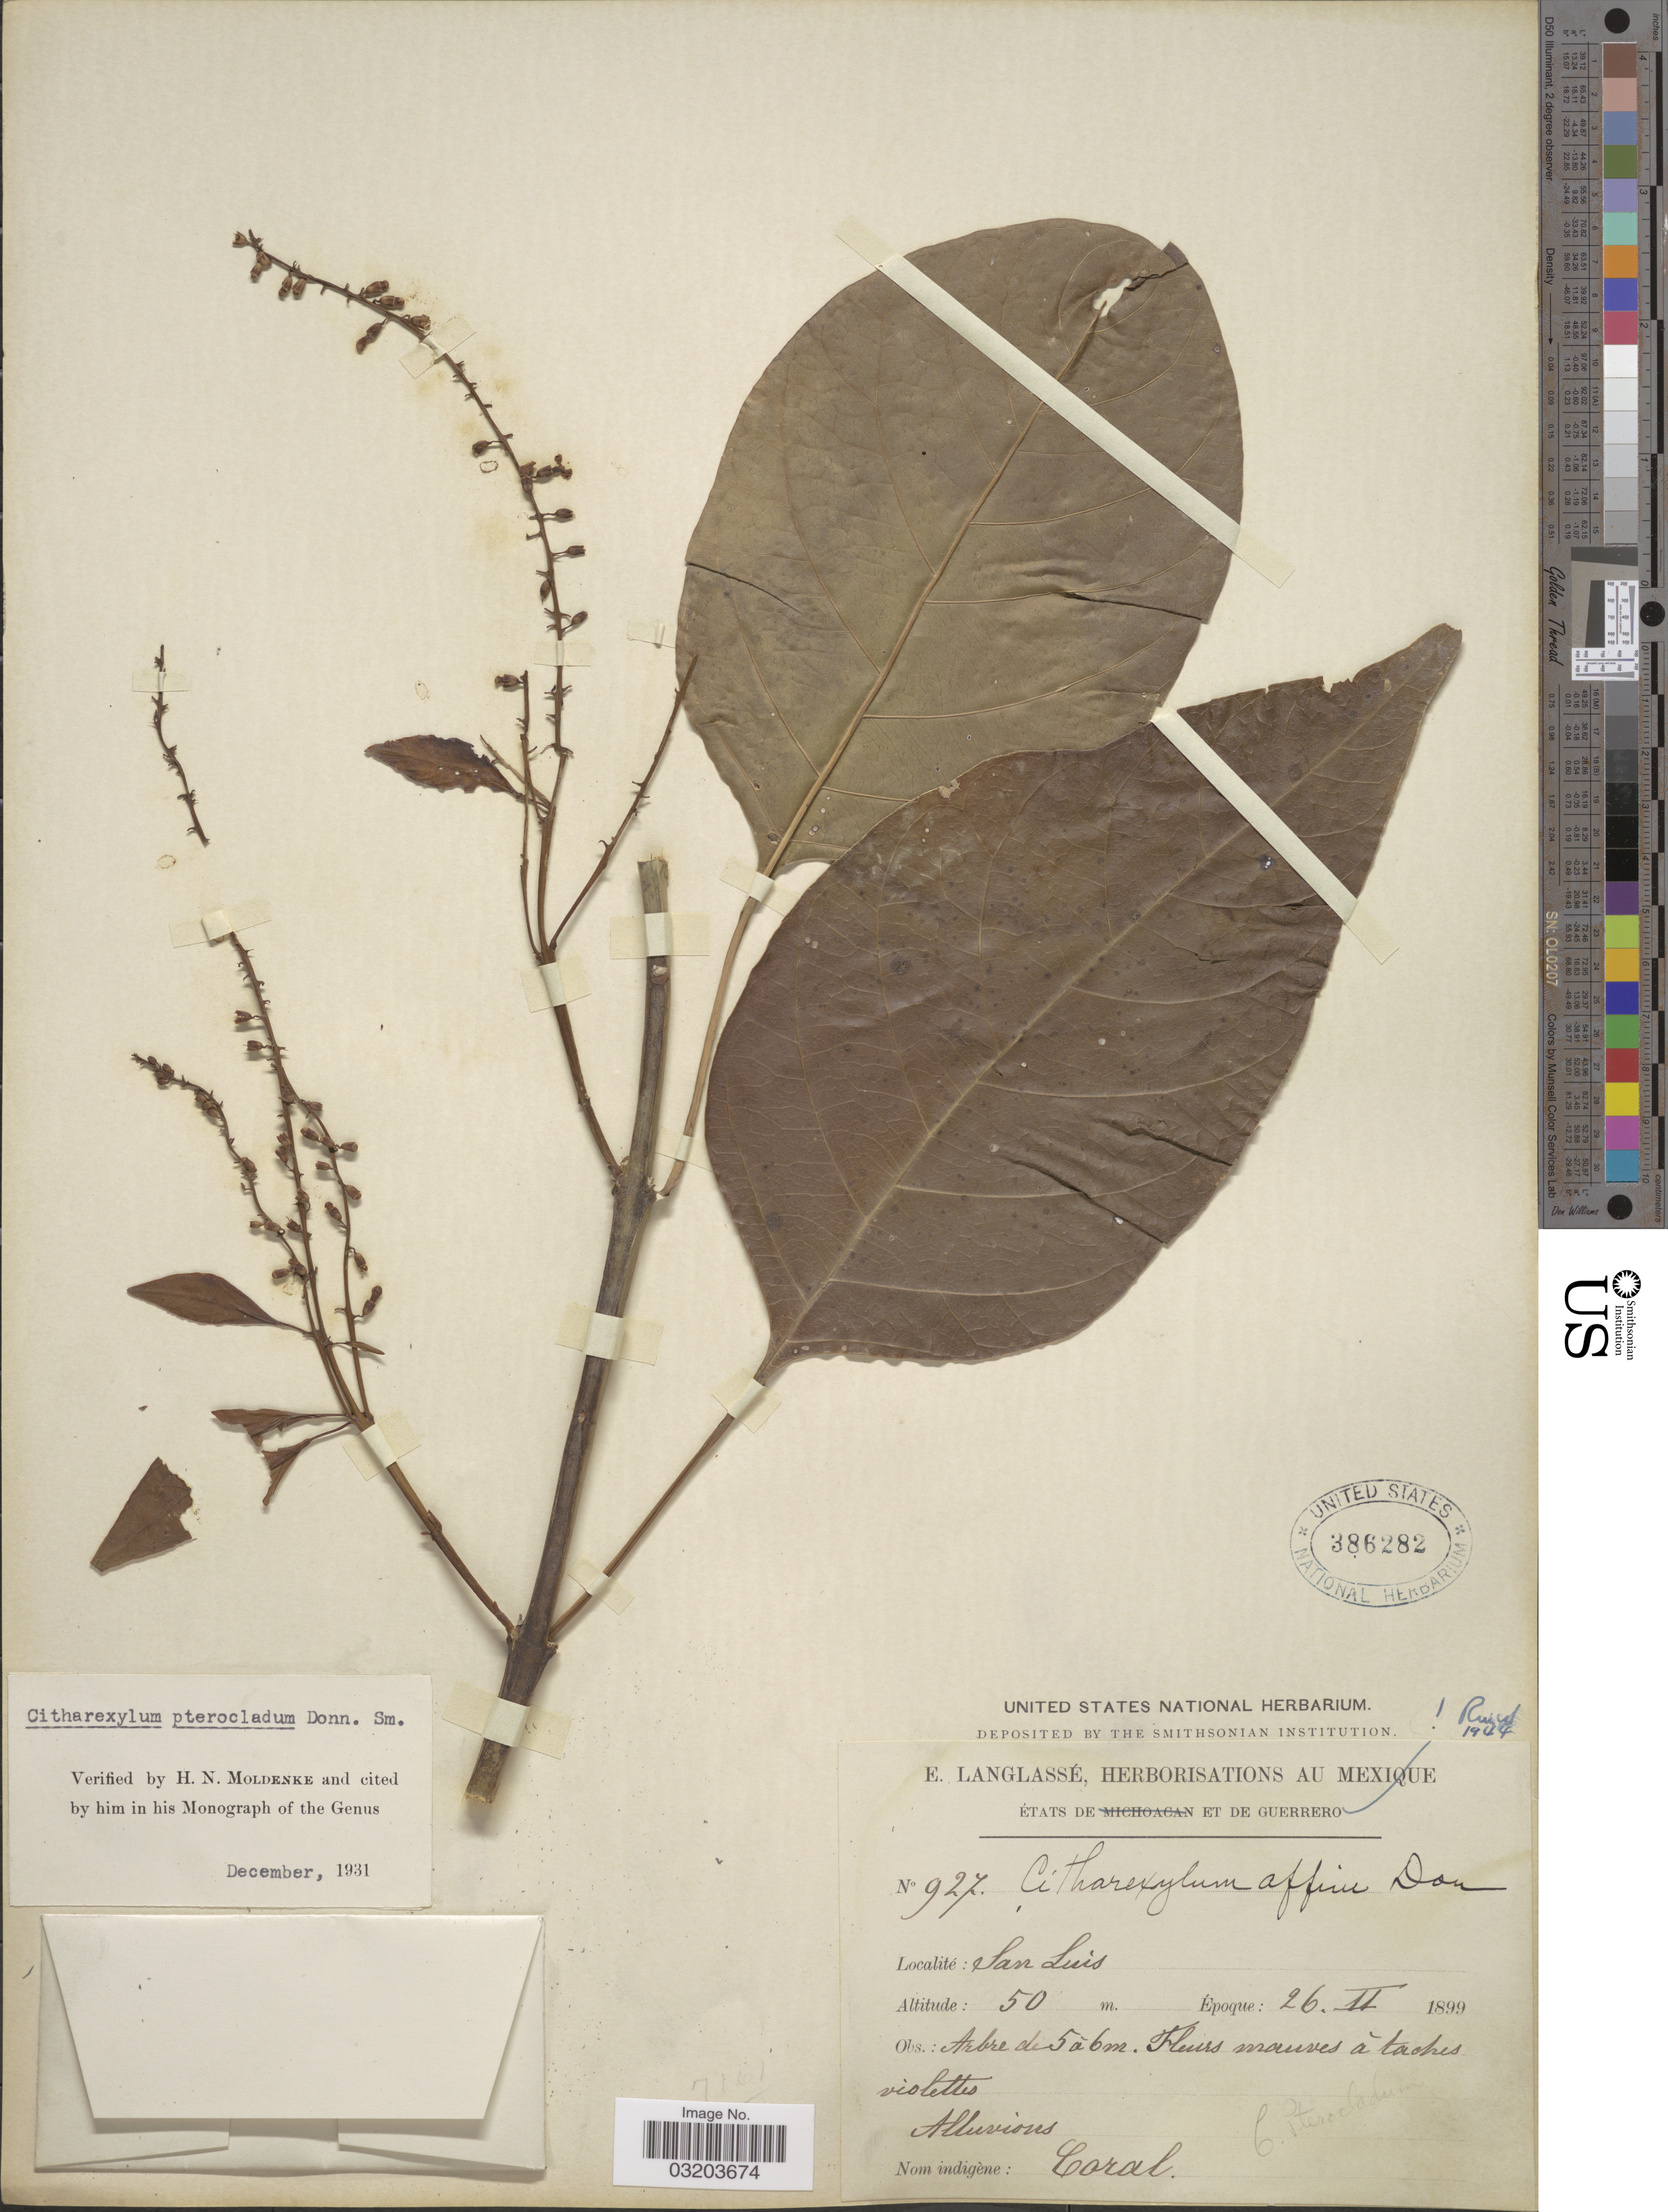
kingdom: Plantae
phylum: Tracheophyta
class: Magnoliopsida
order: Lamiales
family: Verbenaceae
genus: Citharexylum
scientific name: Citharexylum pterocladum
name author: Donn. Sm.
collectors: E. Langlassé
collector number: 927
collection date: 1899-02-26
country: Mexico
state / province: Guerrero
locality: San Luis.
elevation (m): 50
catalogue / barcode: US 386282